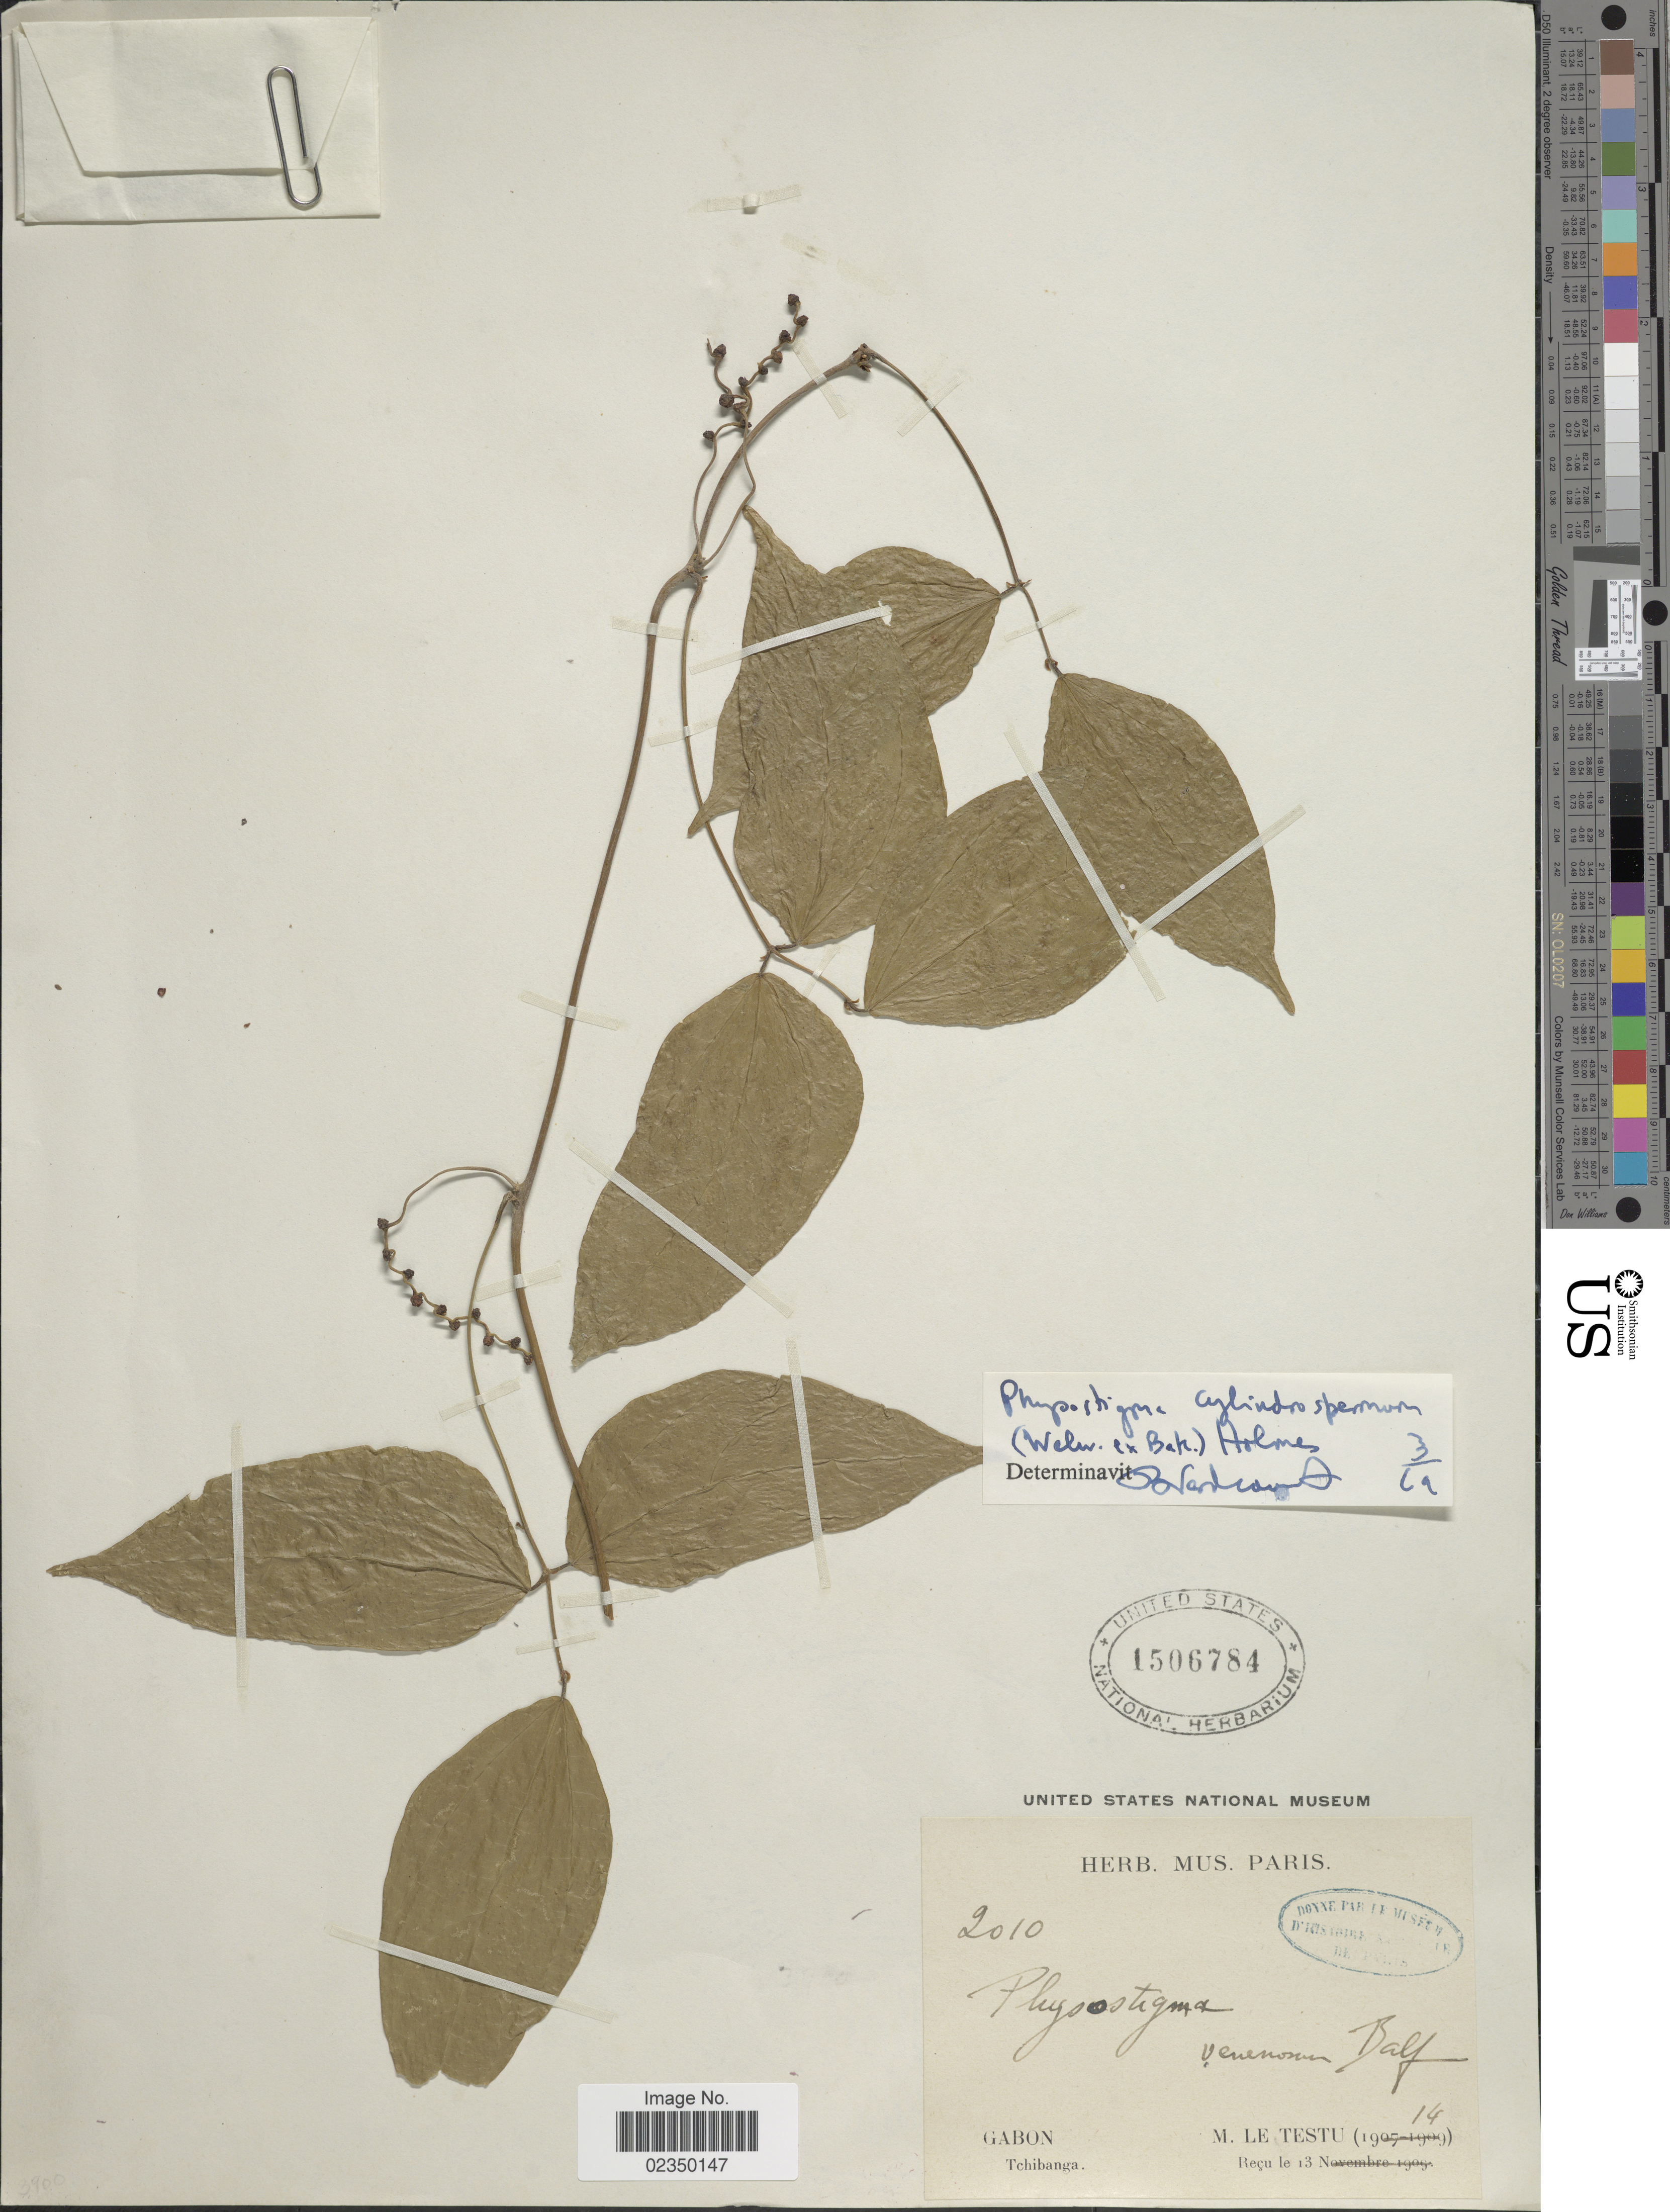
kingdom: Plantae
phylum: Tracheophyta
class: Magnoliopsida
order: Fabales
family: Fabaceae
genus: Physostigma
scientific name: Physostigma cylindrospermum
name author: E.M. Holmes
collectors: M. Le Testu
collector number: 2010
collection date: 1914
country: Gabon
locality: Tchibanga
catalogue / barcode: US 1506784